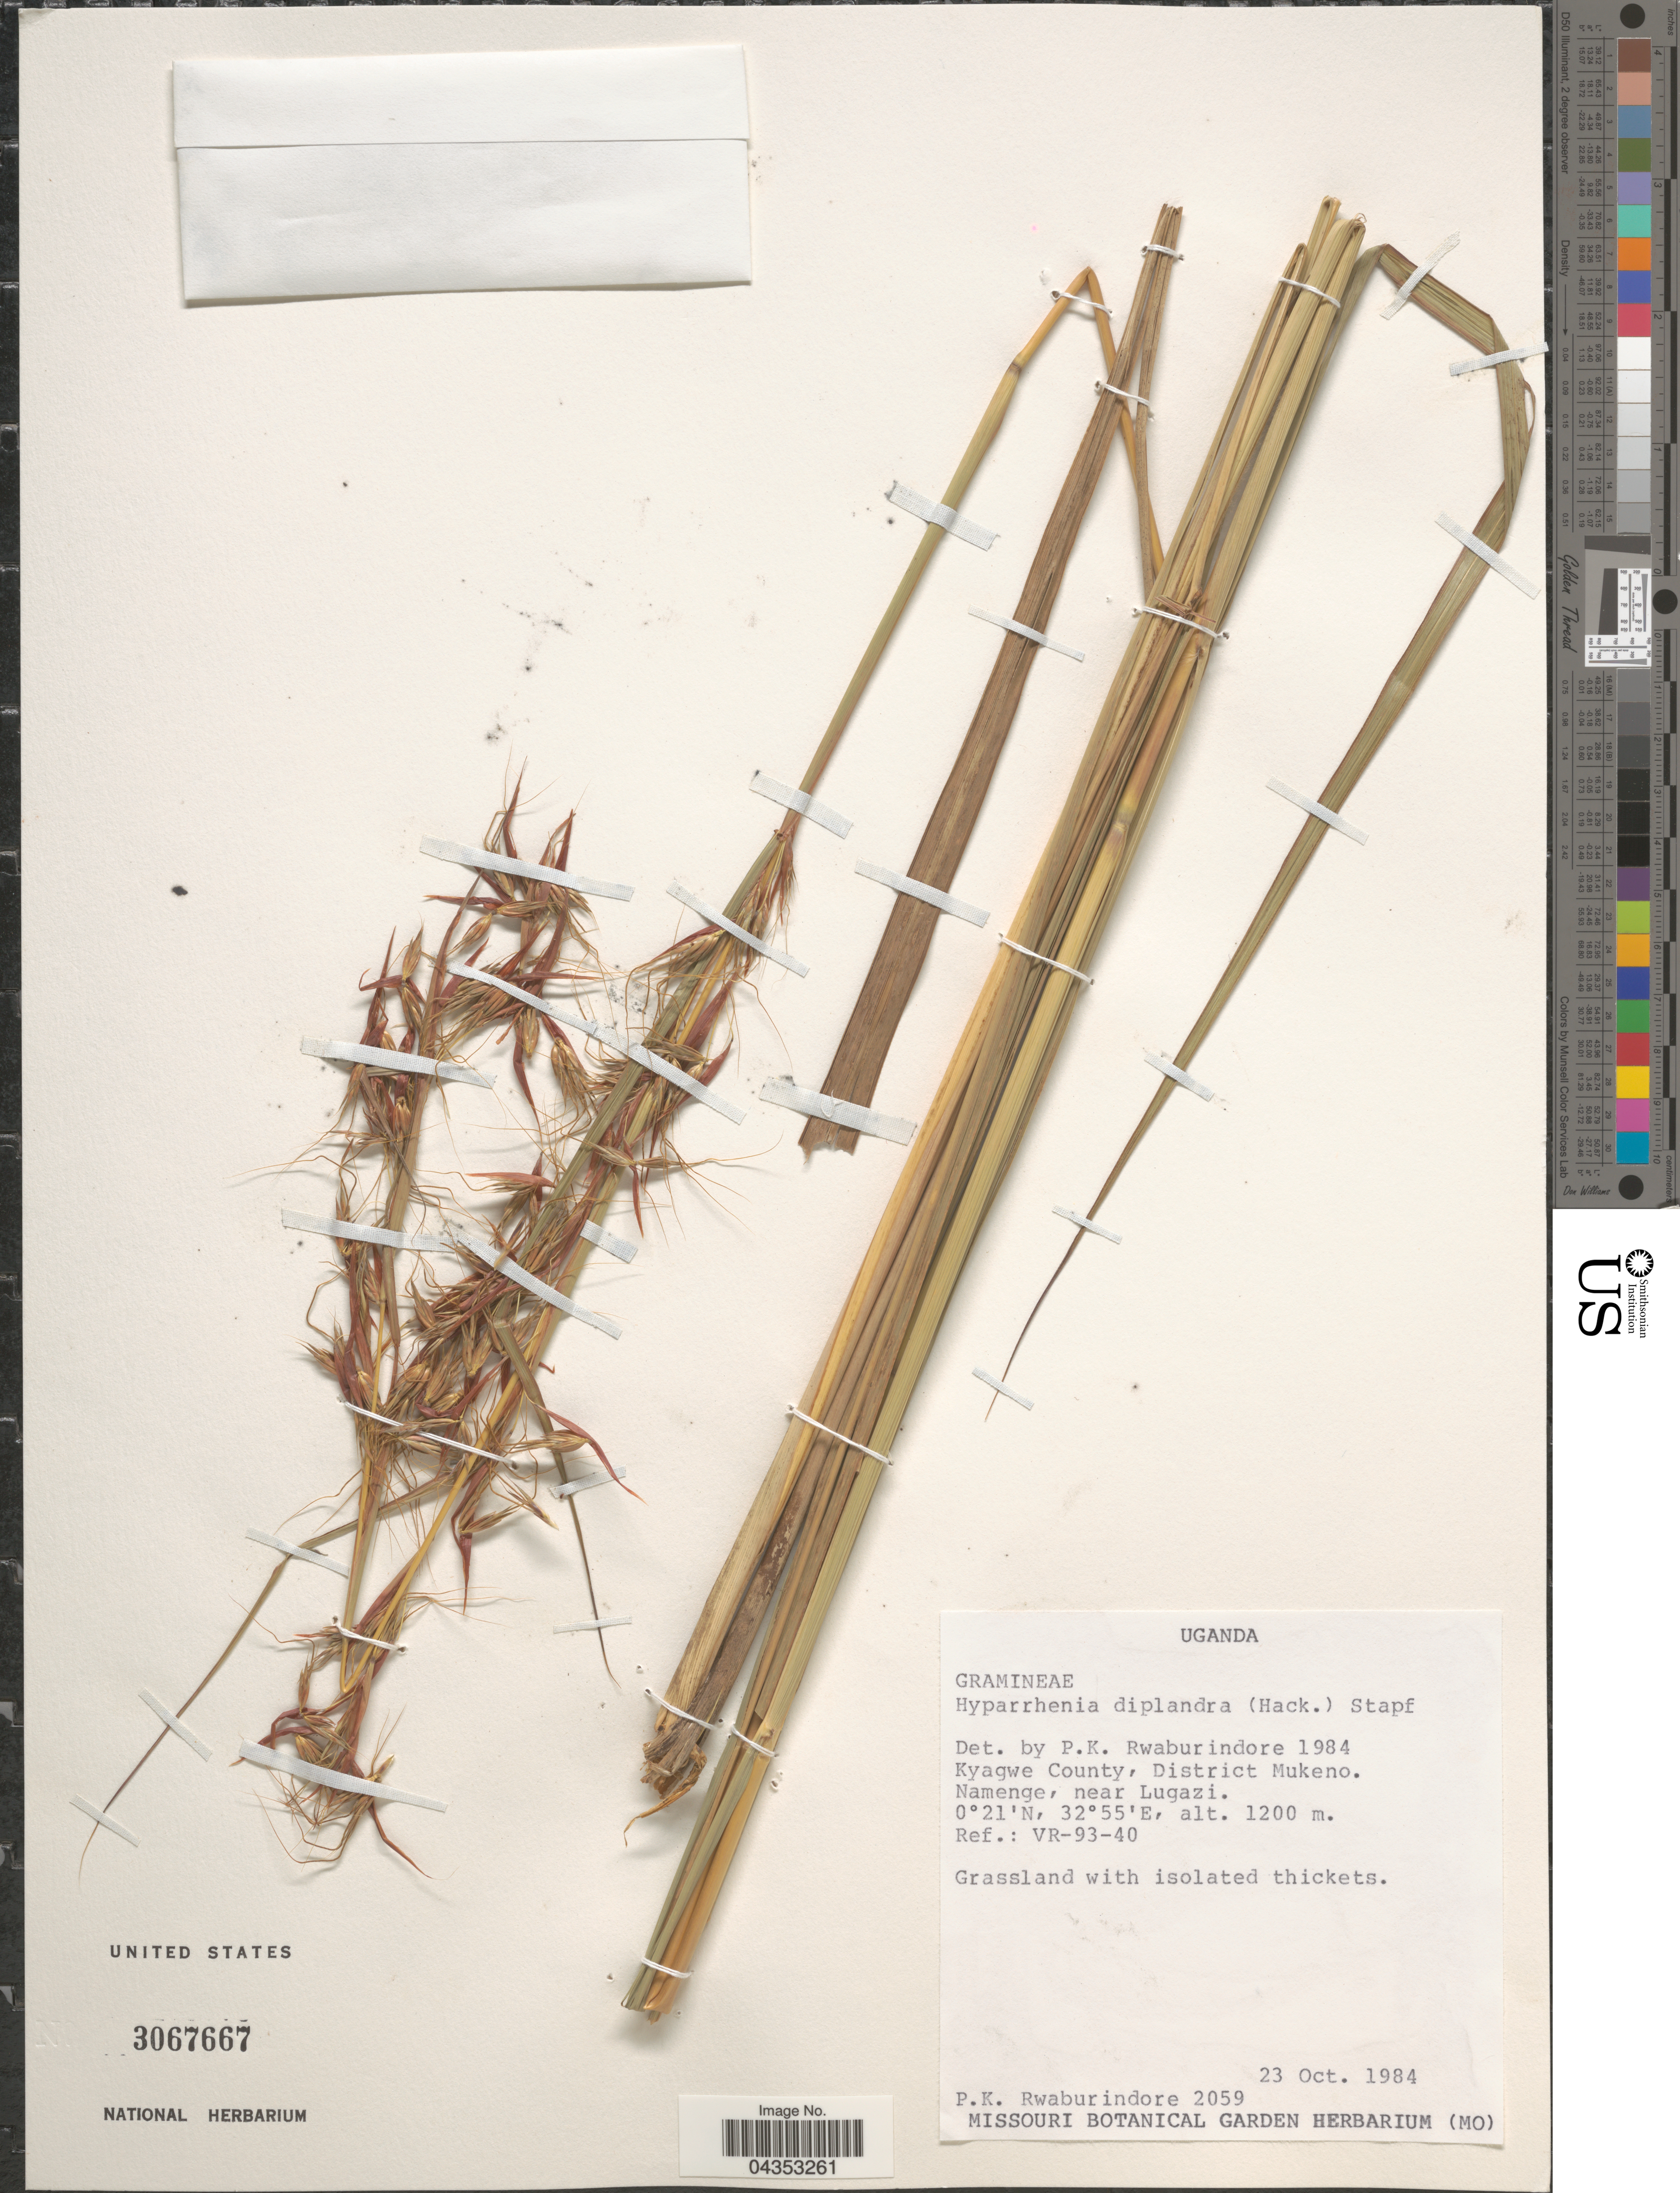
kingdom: Plantae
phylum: Tracheophyta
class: Liliopsida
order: Poales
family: Poaceae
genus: Hyparrhenia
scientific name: Hyparrhenia diplandra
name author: (Hack.) Stapf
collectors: P. Rwaburindore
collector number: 2059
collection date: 1984-10-23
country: Uganda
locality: Kyagwe County, District Mukeno. Namenge, near Lugazi. Ref.: VR-93-40. Grassland with isolated thickets.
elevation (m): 1200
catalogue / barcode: US 3067667